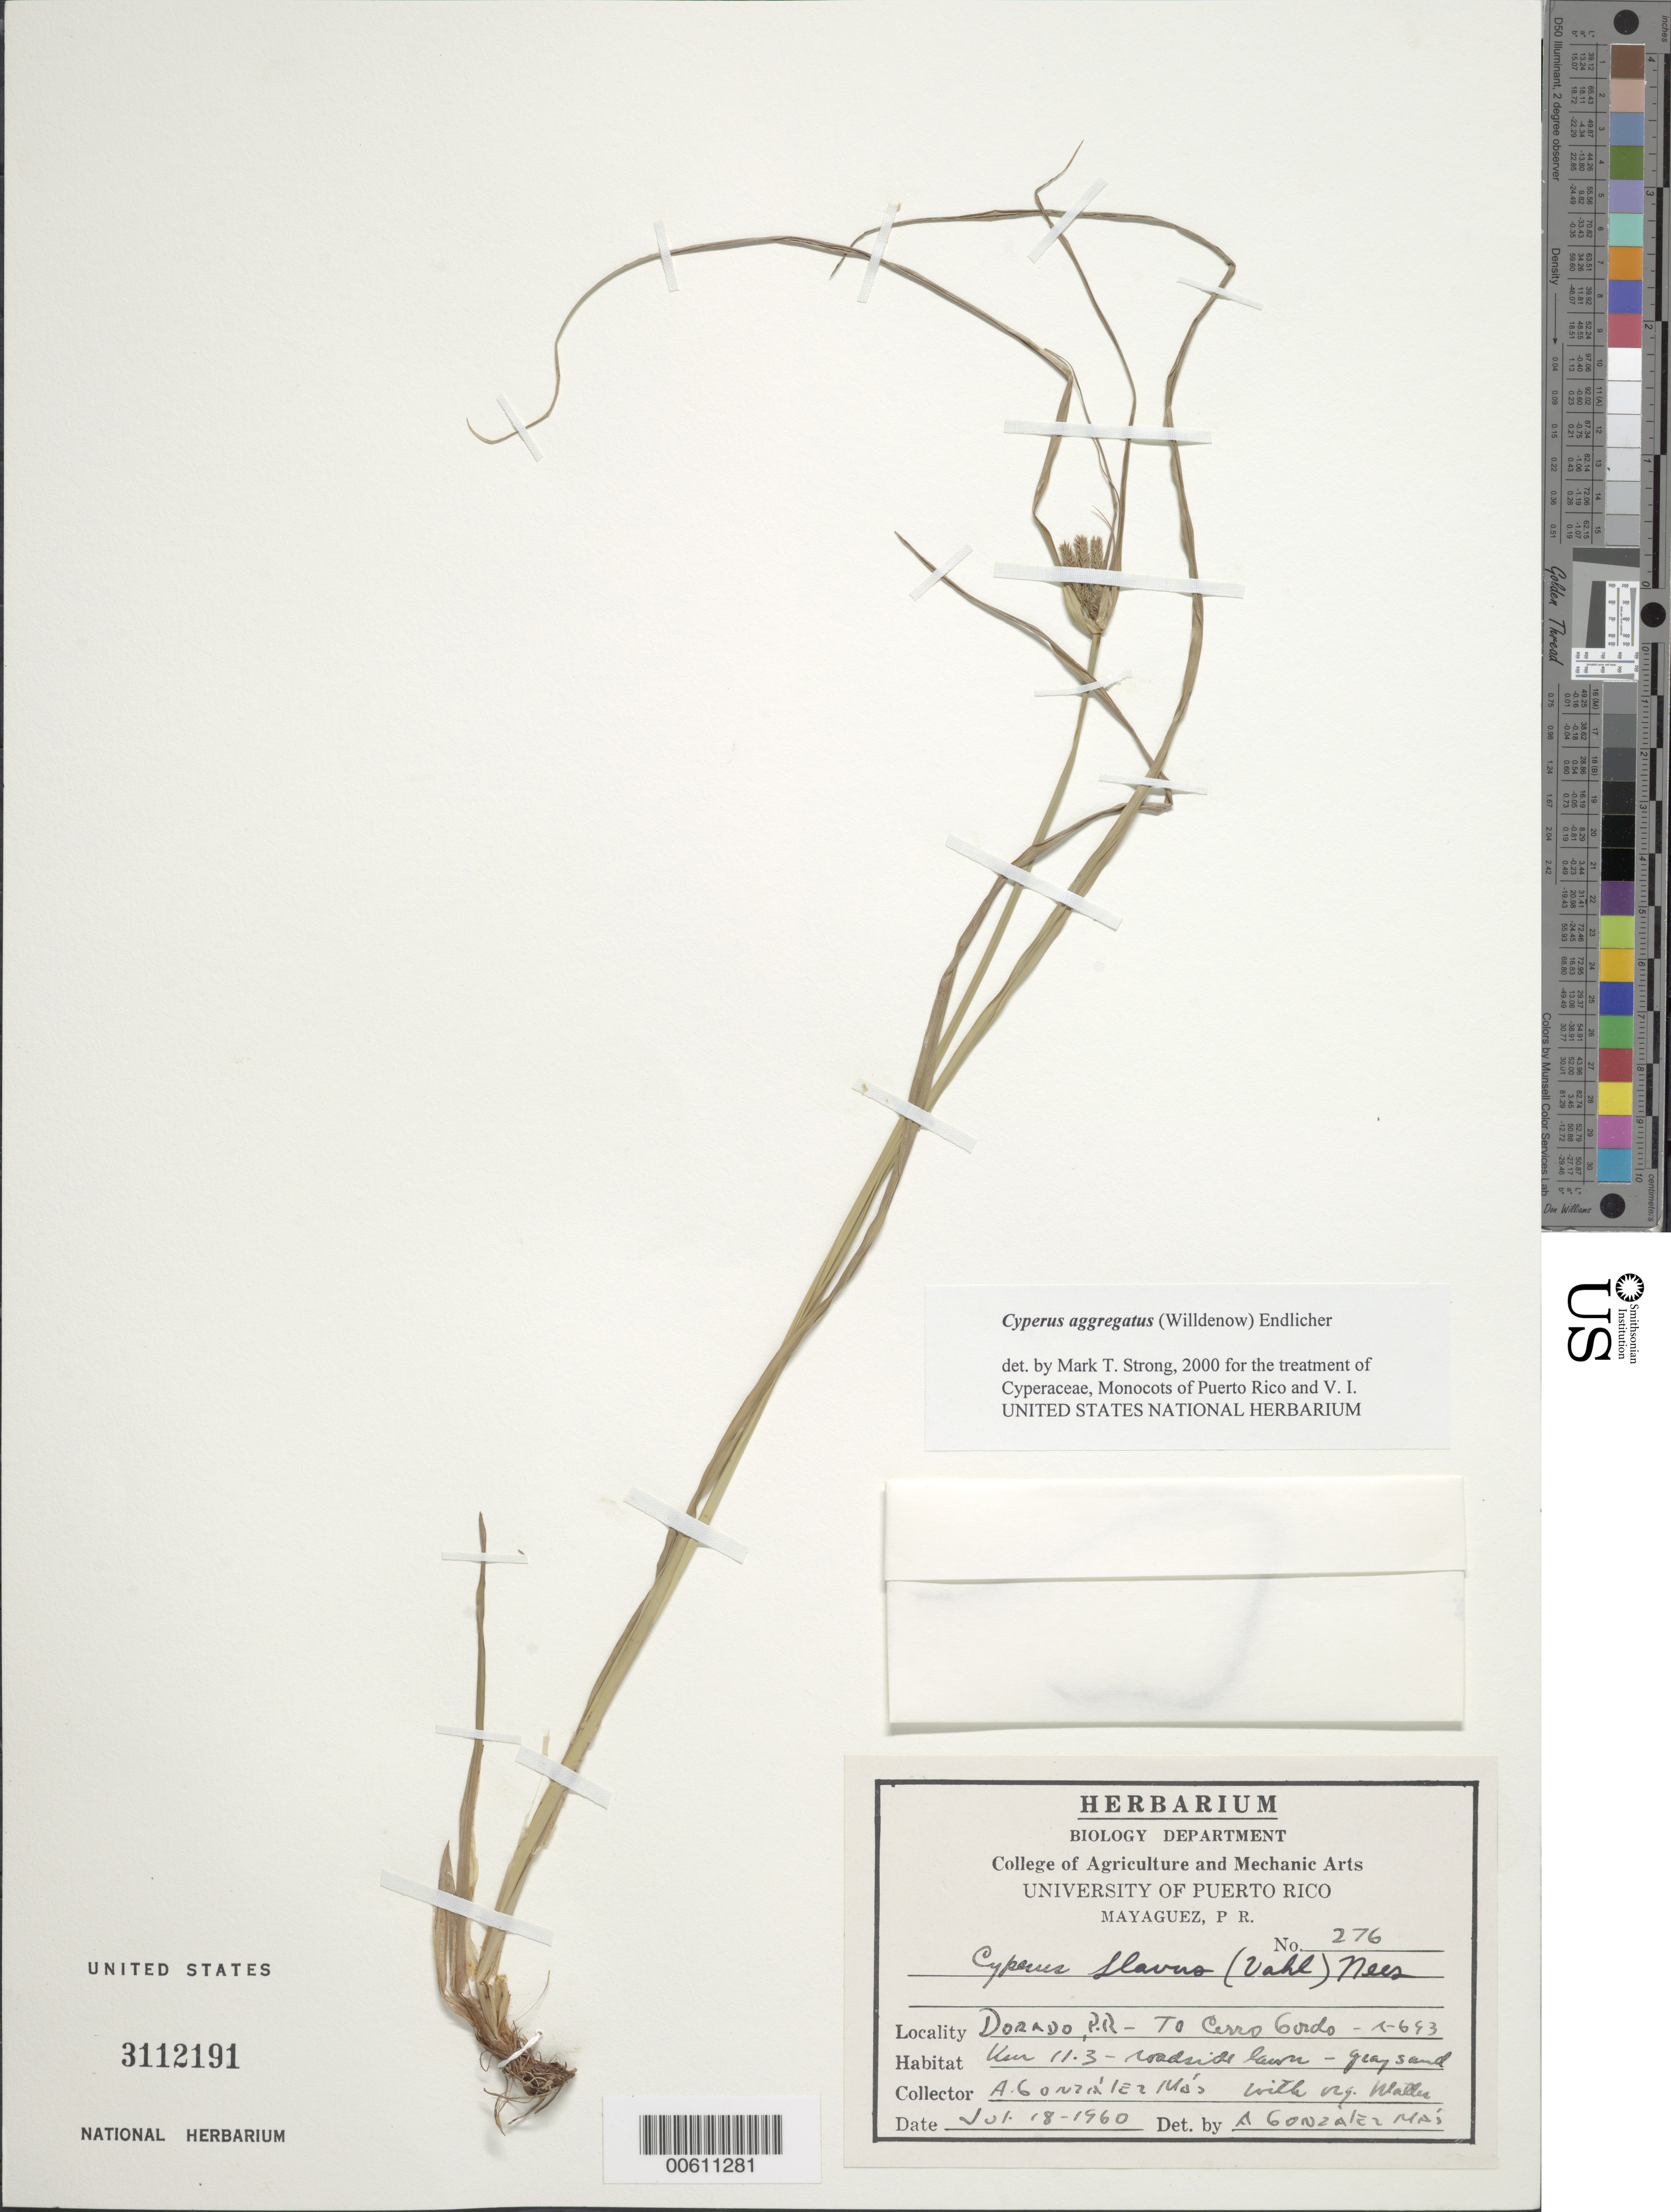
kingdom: Plantae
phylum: Tracheophyta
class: Liliopsida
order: Poales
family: Cyperaceae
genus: Cyperus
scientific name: Cyperus aggregatus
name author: (Willd.) Endl.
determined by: Strong, M. T., (US), Smithsonian Institution - National Museum of Natural History (UNITED STATES)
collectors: A. González Más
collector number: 276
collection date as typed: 18 Jul 1960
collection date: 1960-07-18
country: Puerto Rico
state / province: Dorado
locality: Dorado: To Cerro Gordo, Rd. 693, km 11.3.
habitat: Roadside lawn.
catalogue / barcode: US 3112191